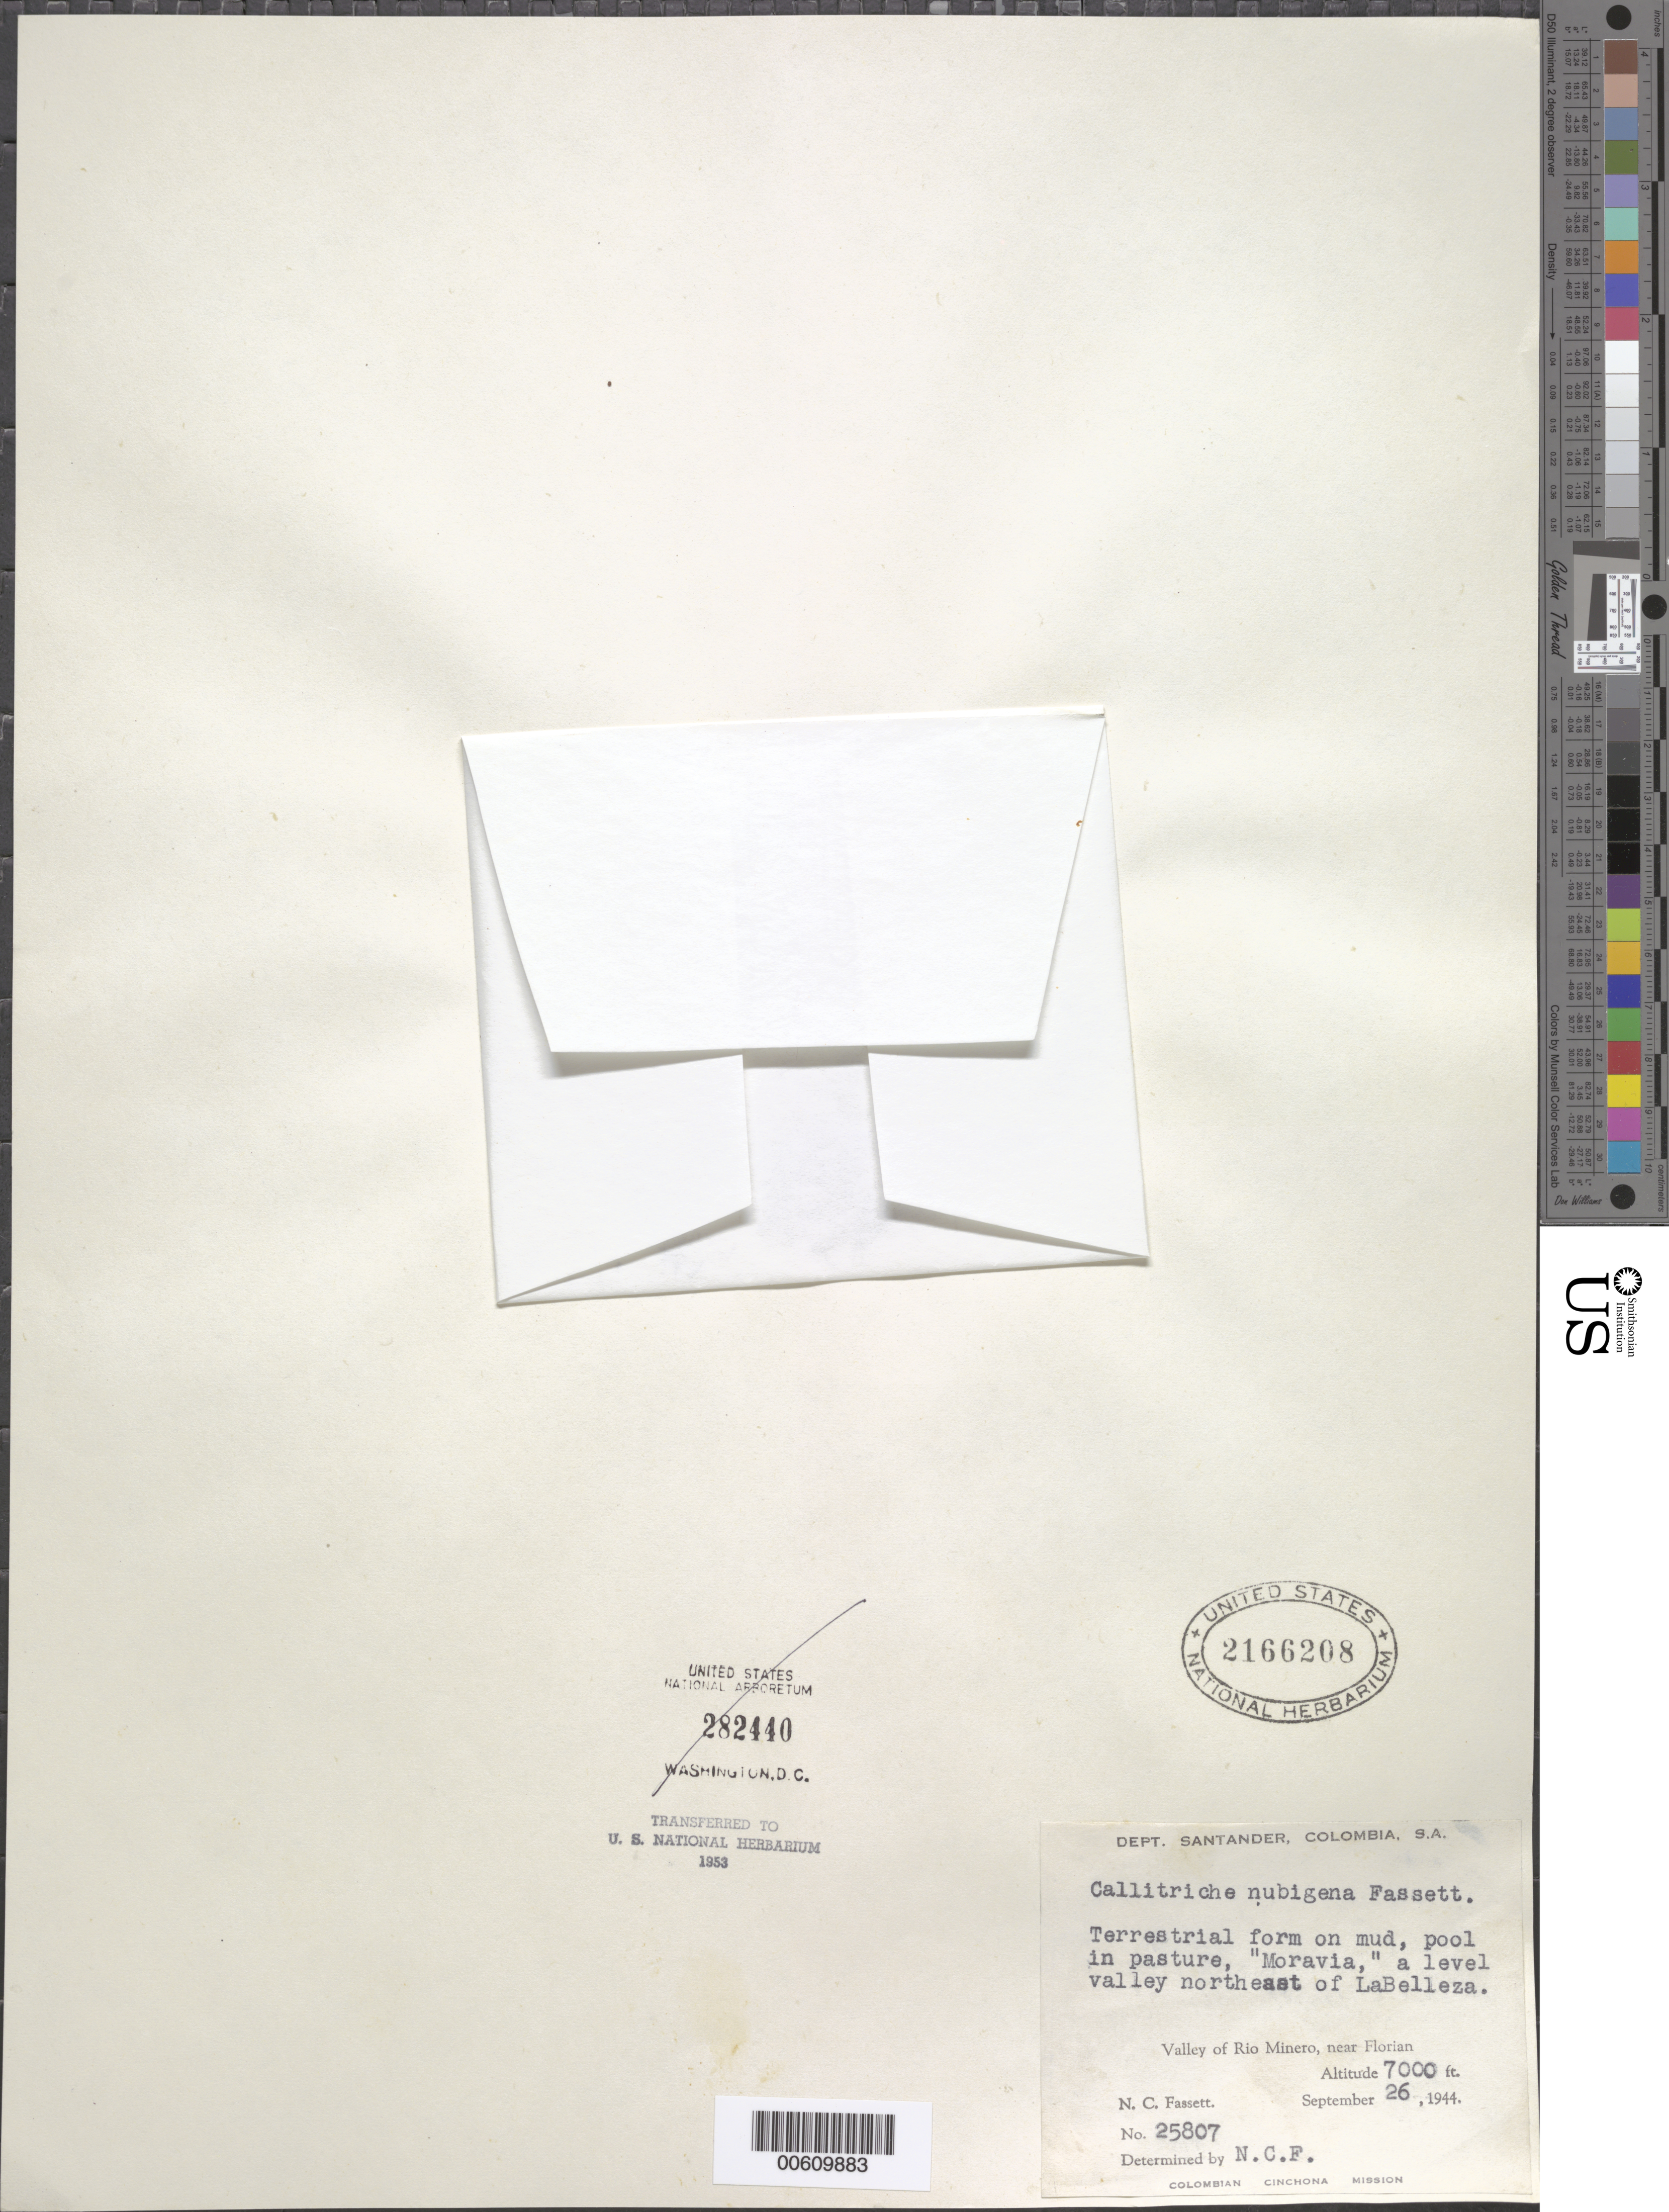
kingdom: Plantae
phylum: Tracheophyta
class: Magnoliopsida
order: Lamiales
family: Plantaginaceae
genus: Callitriche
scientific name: Callitriche nubigena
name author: Fassett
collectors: N. C. Fassett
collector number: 25807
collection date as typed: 26 Sep 1944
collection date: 1944-09-26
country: Colombia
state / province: Santander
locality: Moravia, a level Valley NE of La Belleza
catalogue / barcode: US 2166208